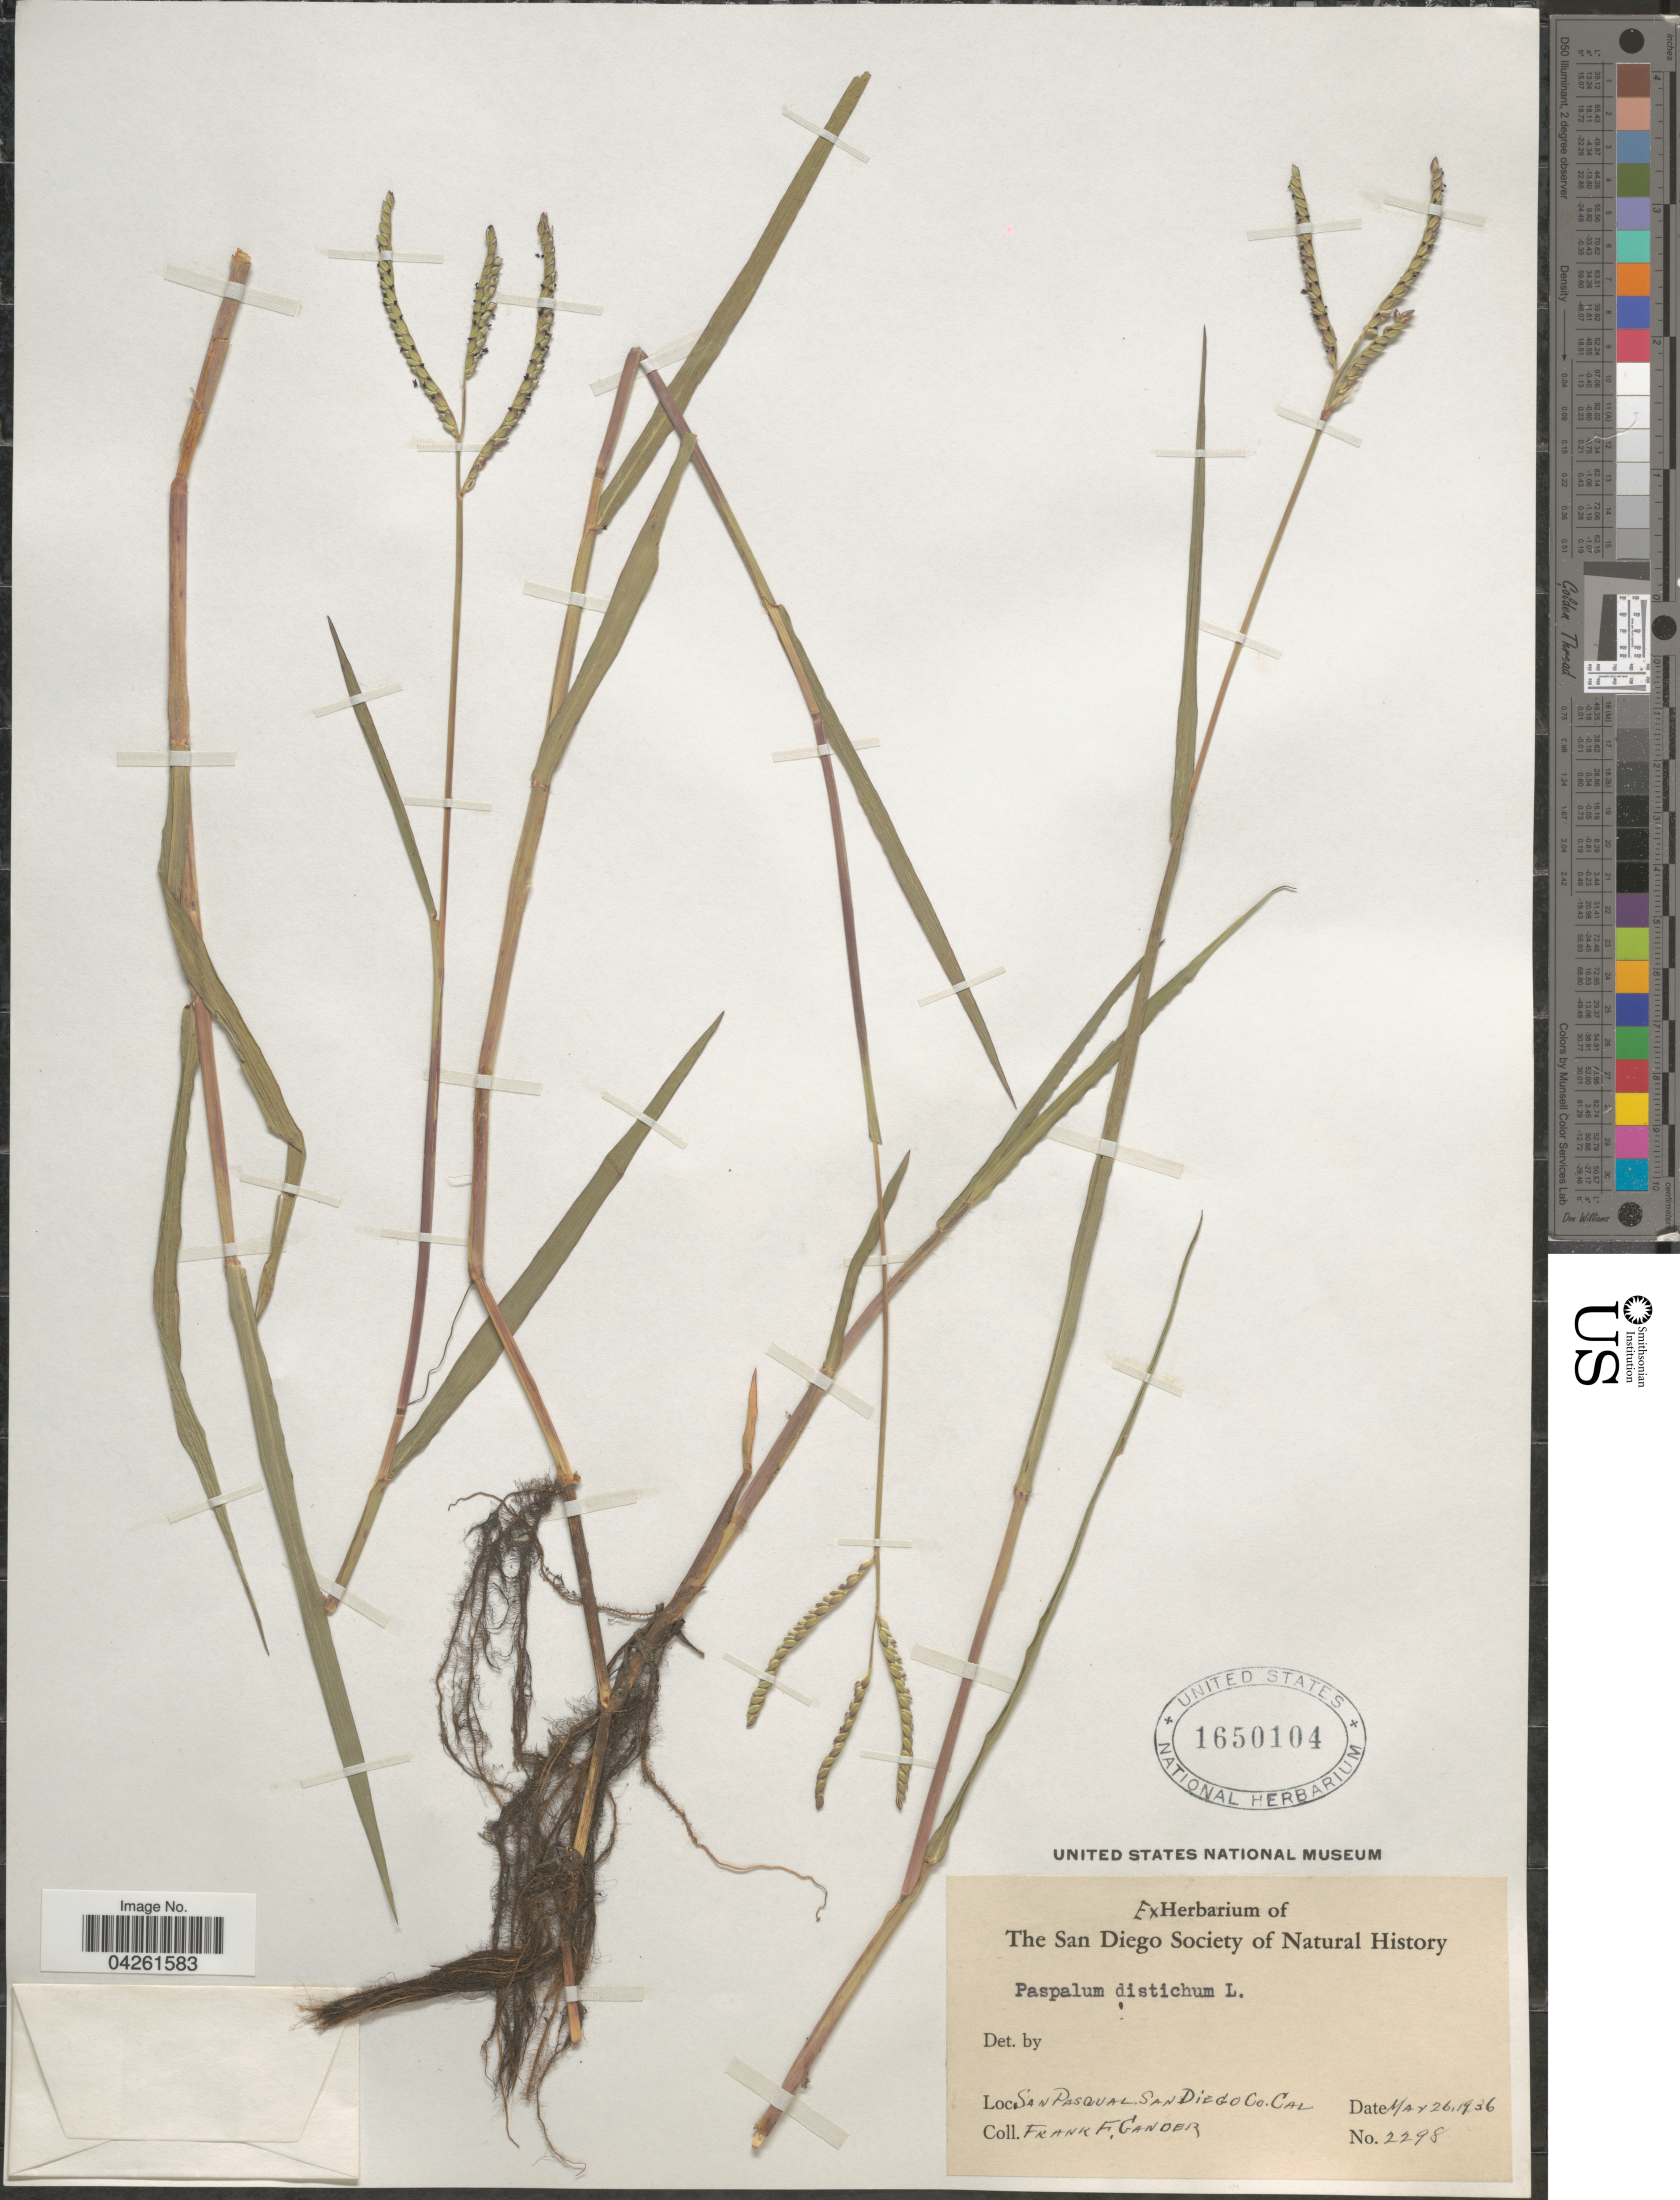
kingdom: Plantae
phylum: Tracheophyta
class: Liliopsida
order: Poales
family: Poaceae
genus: Paspalum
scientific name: Paspalum distichum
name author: L.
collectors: F. Gander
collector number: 2298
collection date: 1936-05-26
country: United States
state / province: California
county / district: San Diego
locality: San Pasqual, San Diego Co.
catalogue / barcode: US 1650104